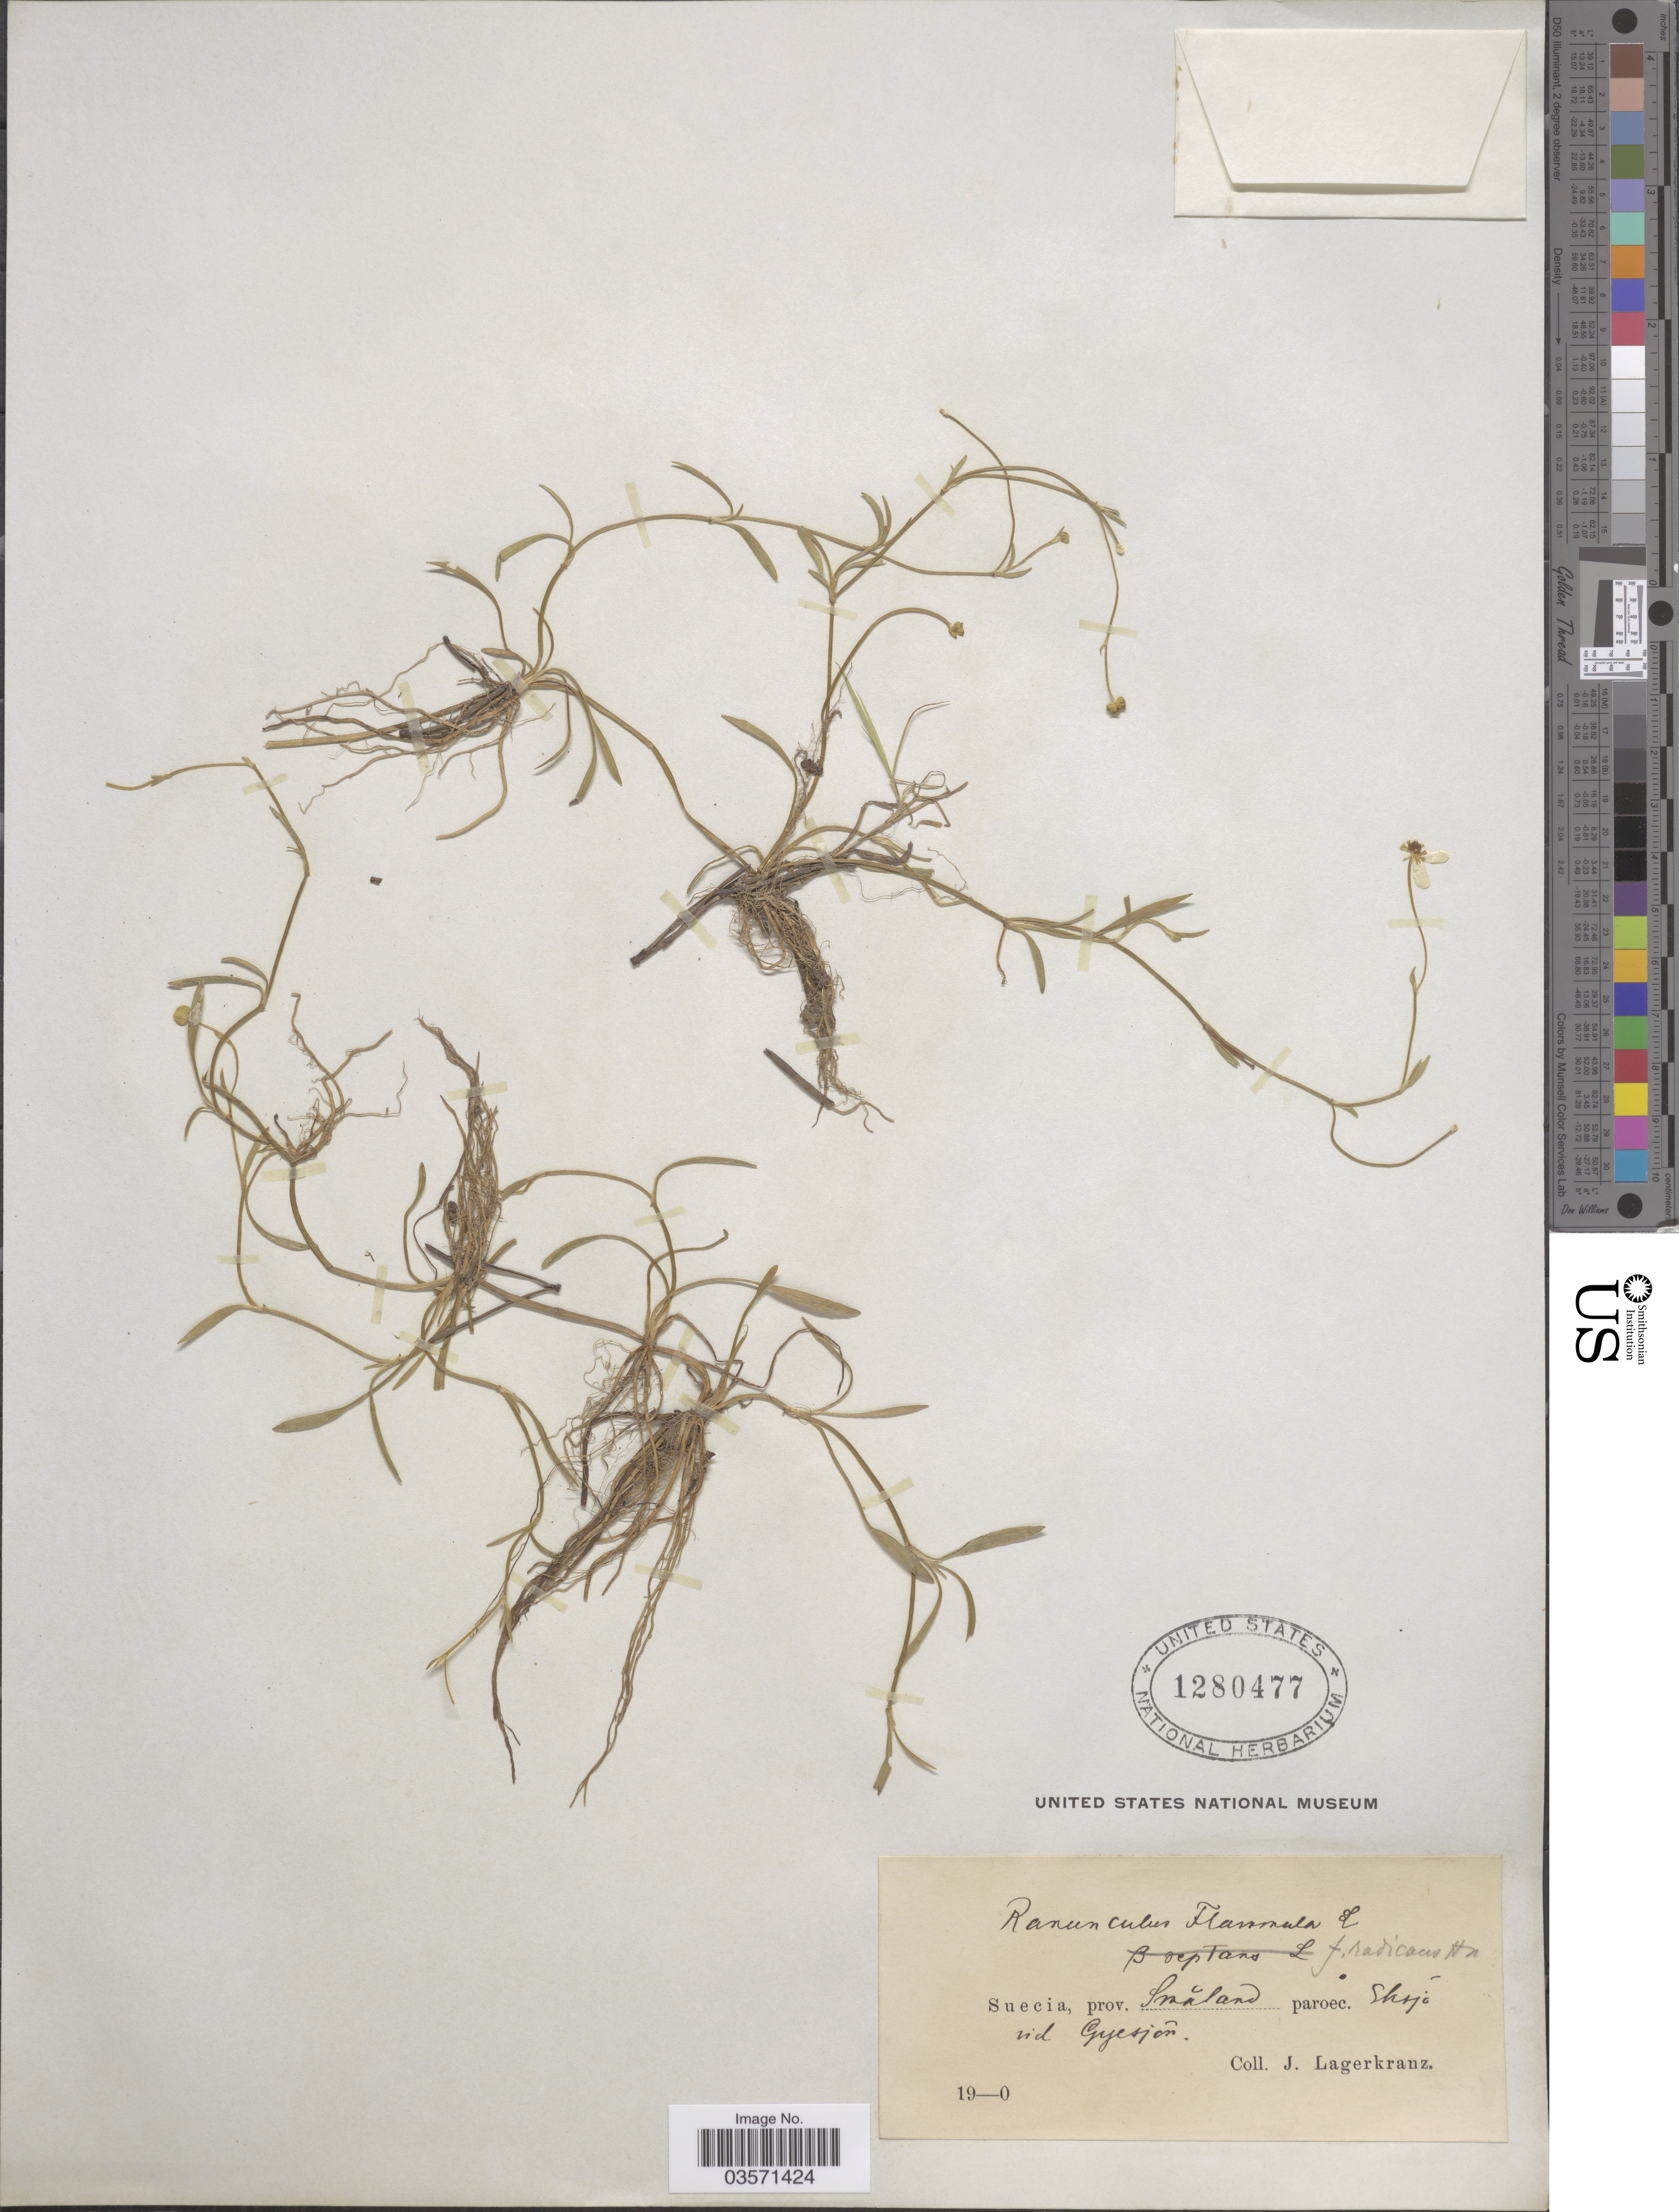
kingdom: Plantae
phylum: Tracheophyta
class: Magnoliopsida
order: Ranunculales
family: Ranunculaceae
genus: Ranunculus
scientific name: Ranunculus flammula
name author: L.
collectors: J. Lagerkranz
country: Sweden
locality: Suecia, prov. Smăland paroec. Sksjo vid Gyesjón.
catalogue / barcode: US 1280477